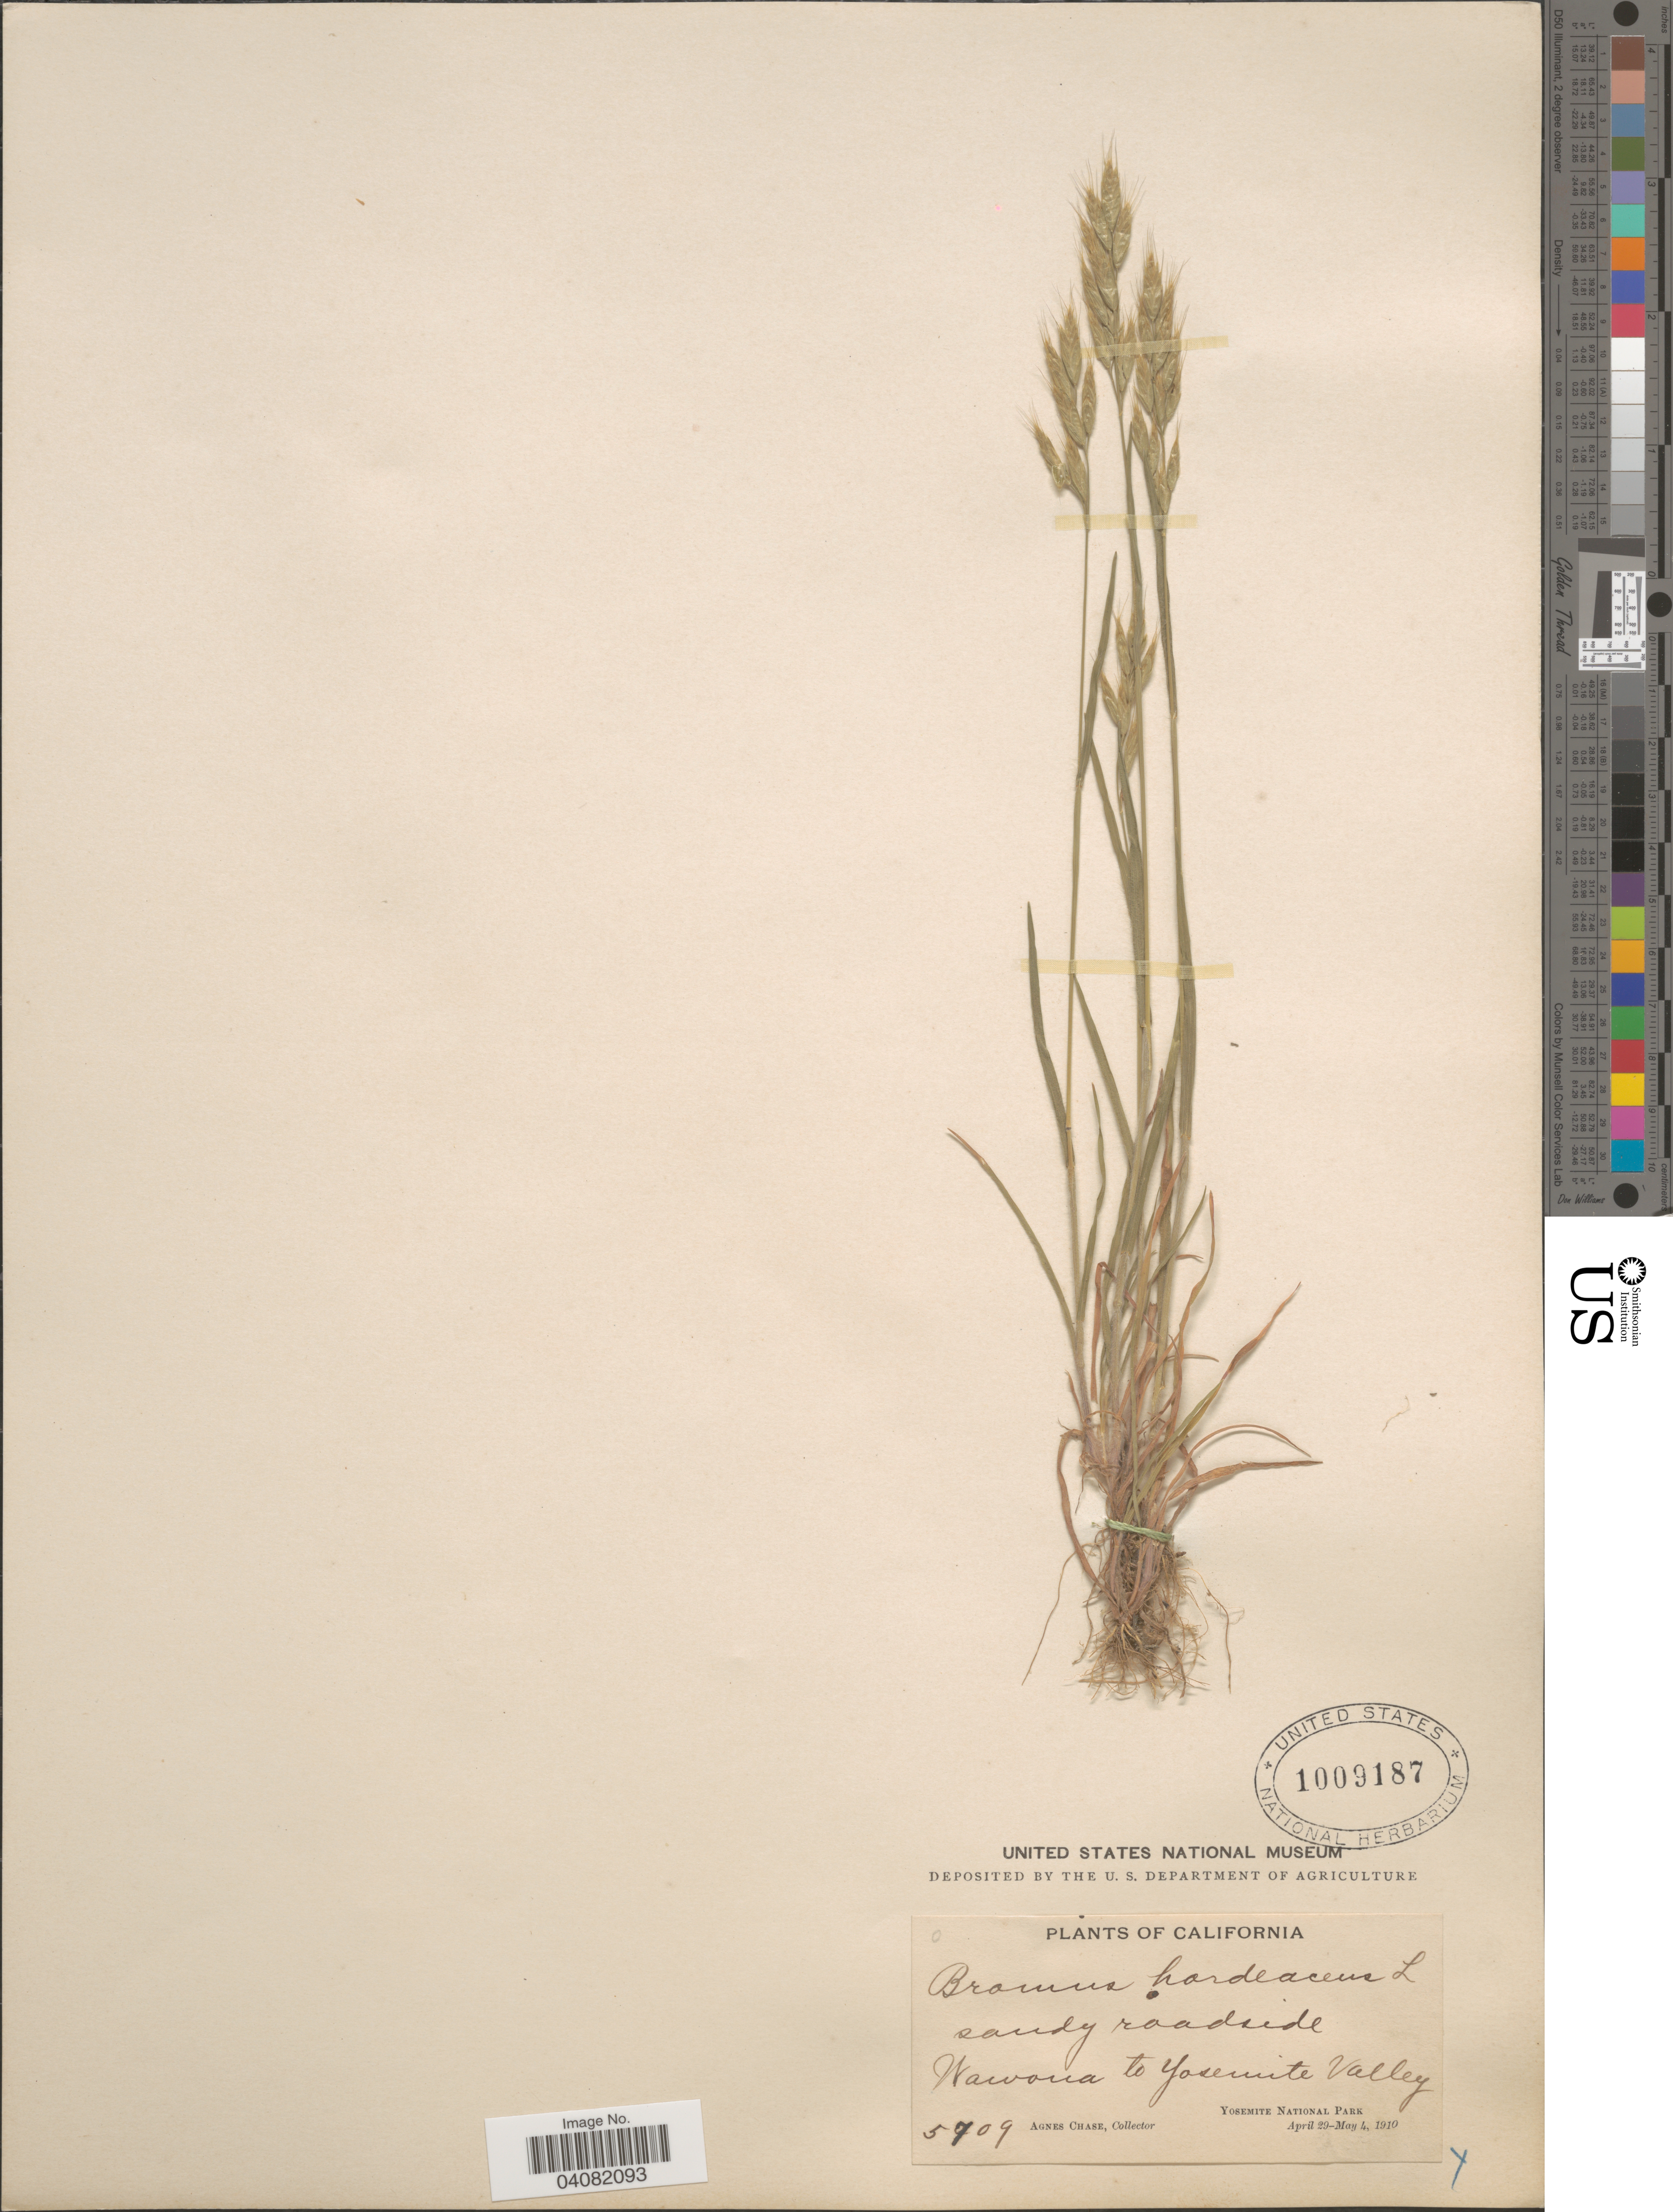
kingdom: Plantae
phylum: Tracheophyta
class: Liliopsida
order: Poales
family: Poaceae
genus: Bromus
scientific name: Bromus hordeaceus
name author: L.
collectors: A. Chase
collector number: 5709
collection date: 1910-04-29/1910-05-04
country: United States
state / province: California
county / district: Mariposa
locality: Sandy roadside. Wawona to Yosemite Valley. Yosemite National Park.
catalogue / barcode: US 1009187